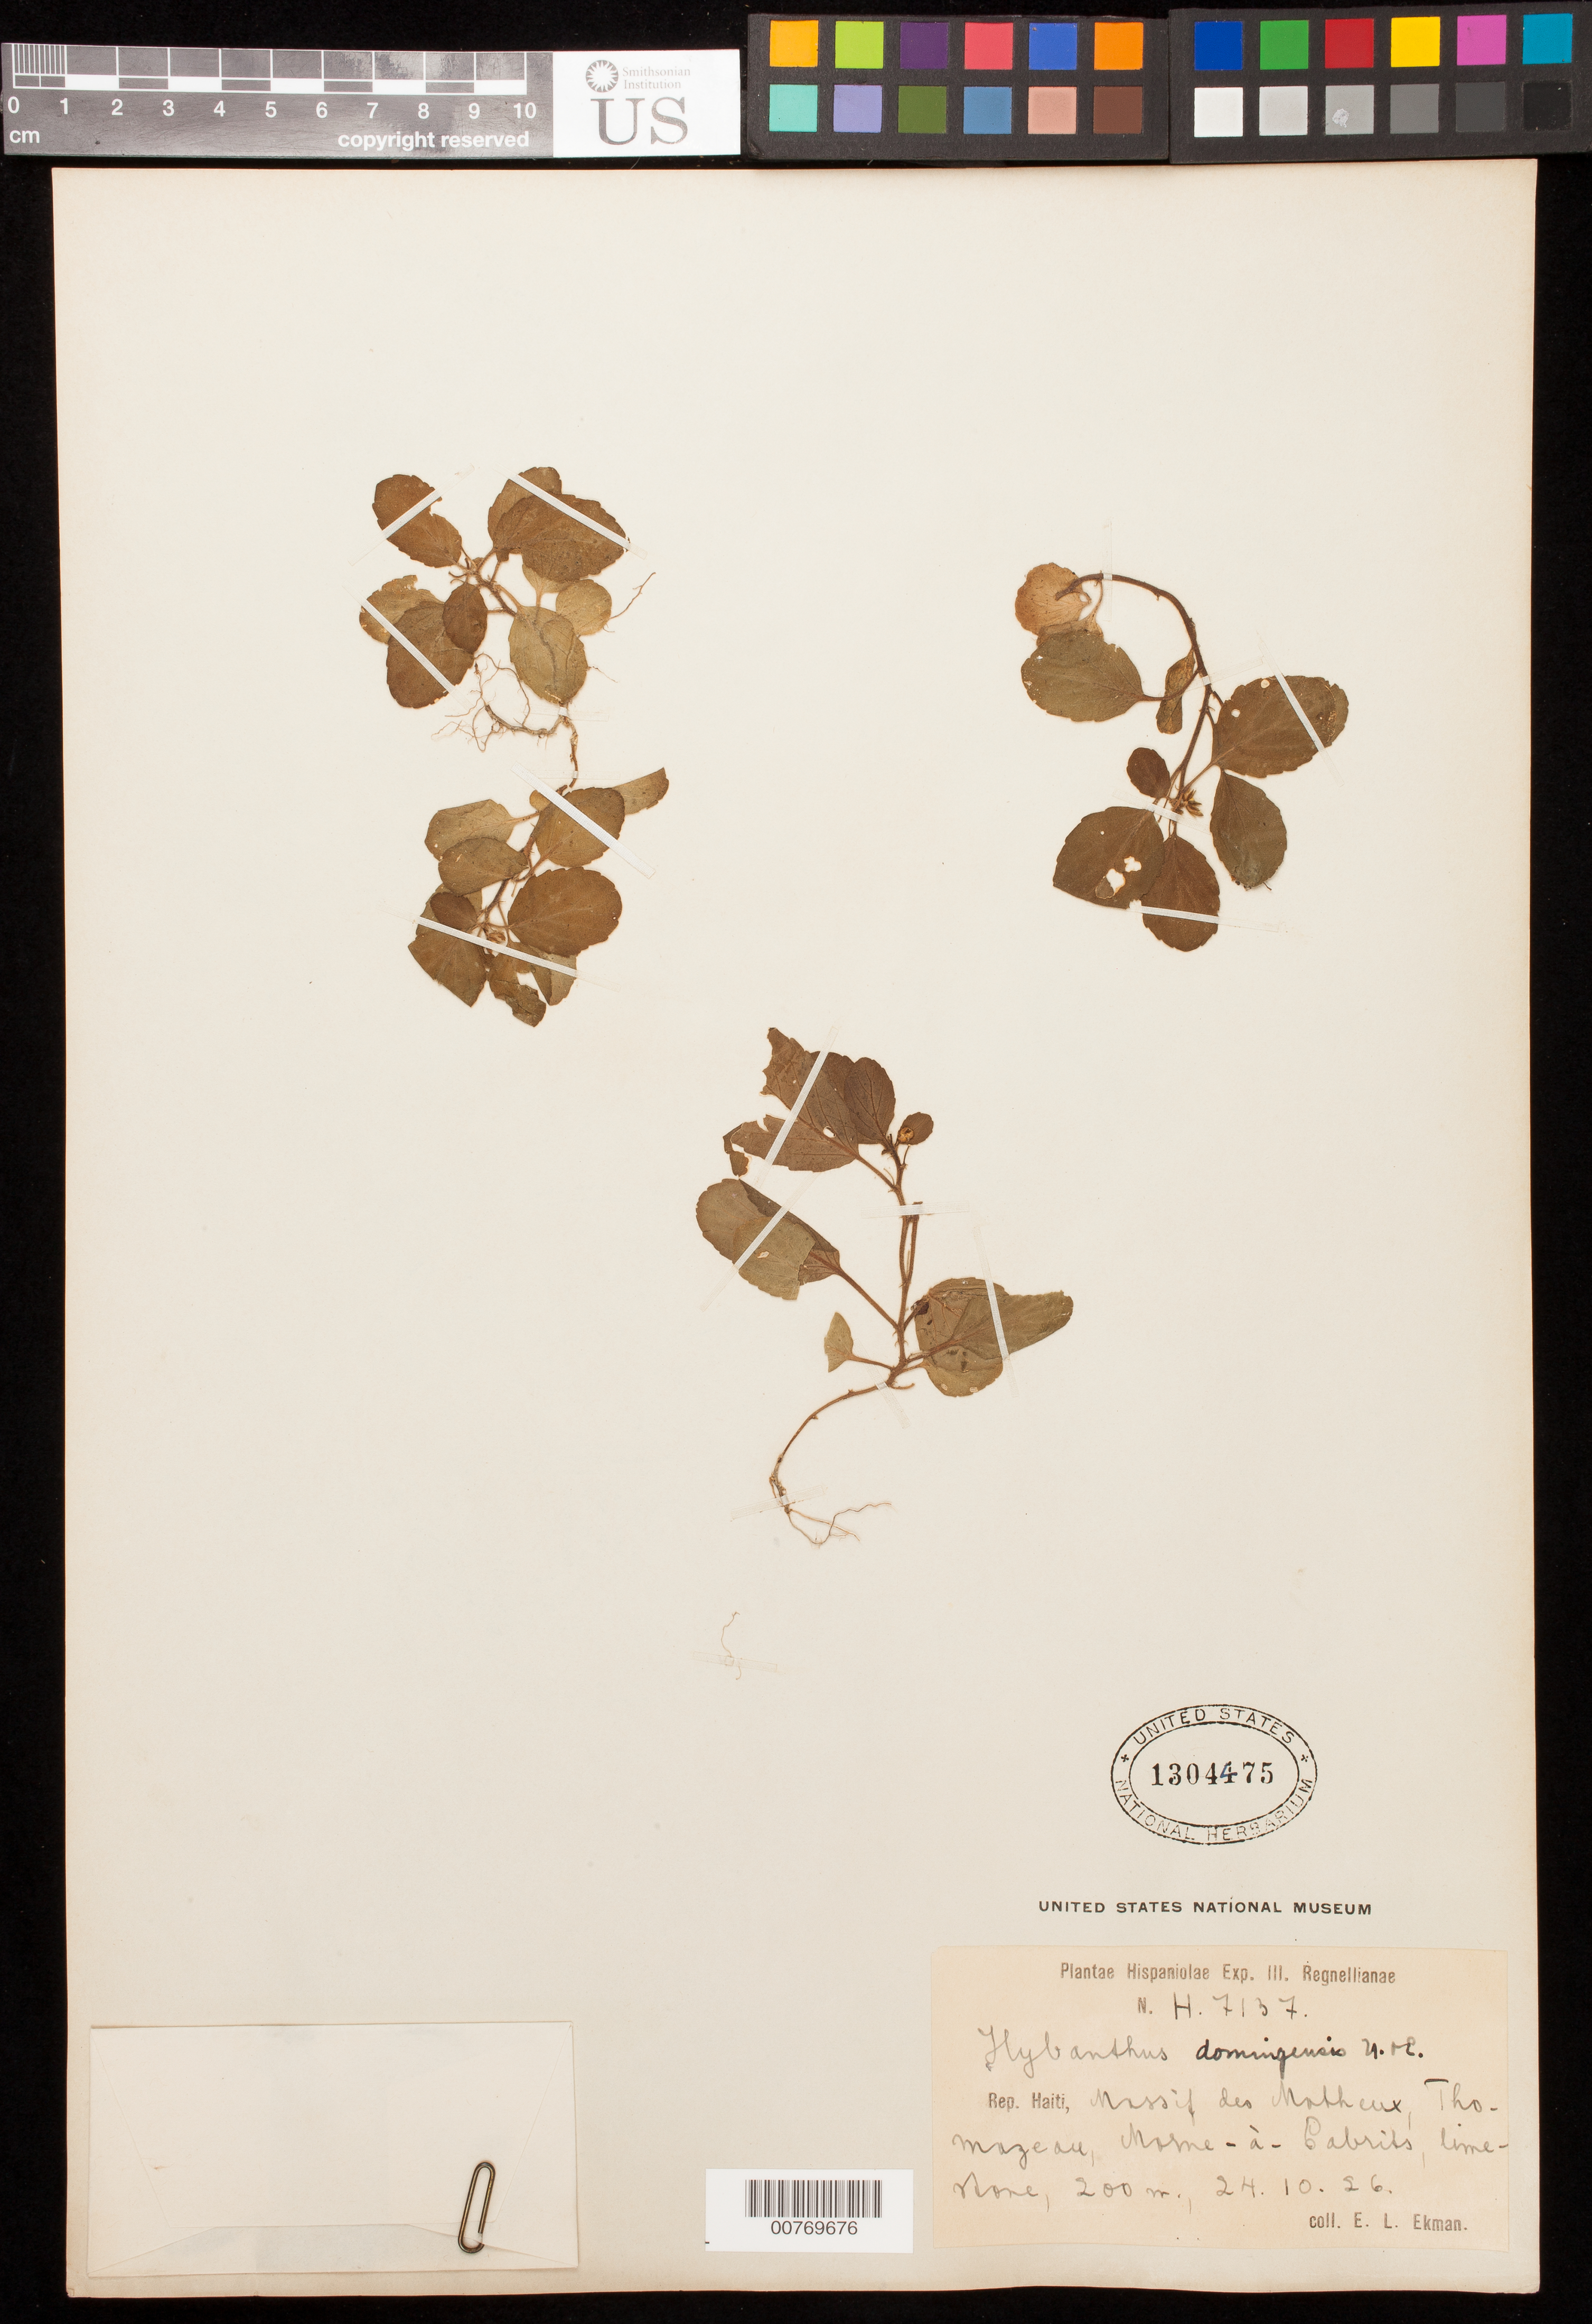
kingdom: Plantae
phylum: Tracheophyta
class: Magnoliopsida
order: Malpighiales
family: Violaceae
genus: Hybanthus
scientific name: Hybanthus domingensis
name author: Urb. & Ekman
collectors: E. L. Ekman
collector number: H 7137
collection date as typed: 24 Oct 1926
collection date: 1926-10-24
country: Haiti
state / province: Ouest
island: Hispaniola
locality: Massif des Matheux, Thomazeau, Morne-à-Cabrits.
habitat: Limestone.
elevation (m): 200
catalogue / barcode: US 1304475